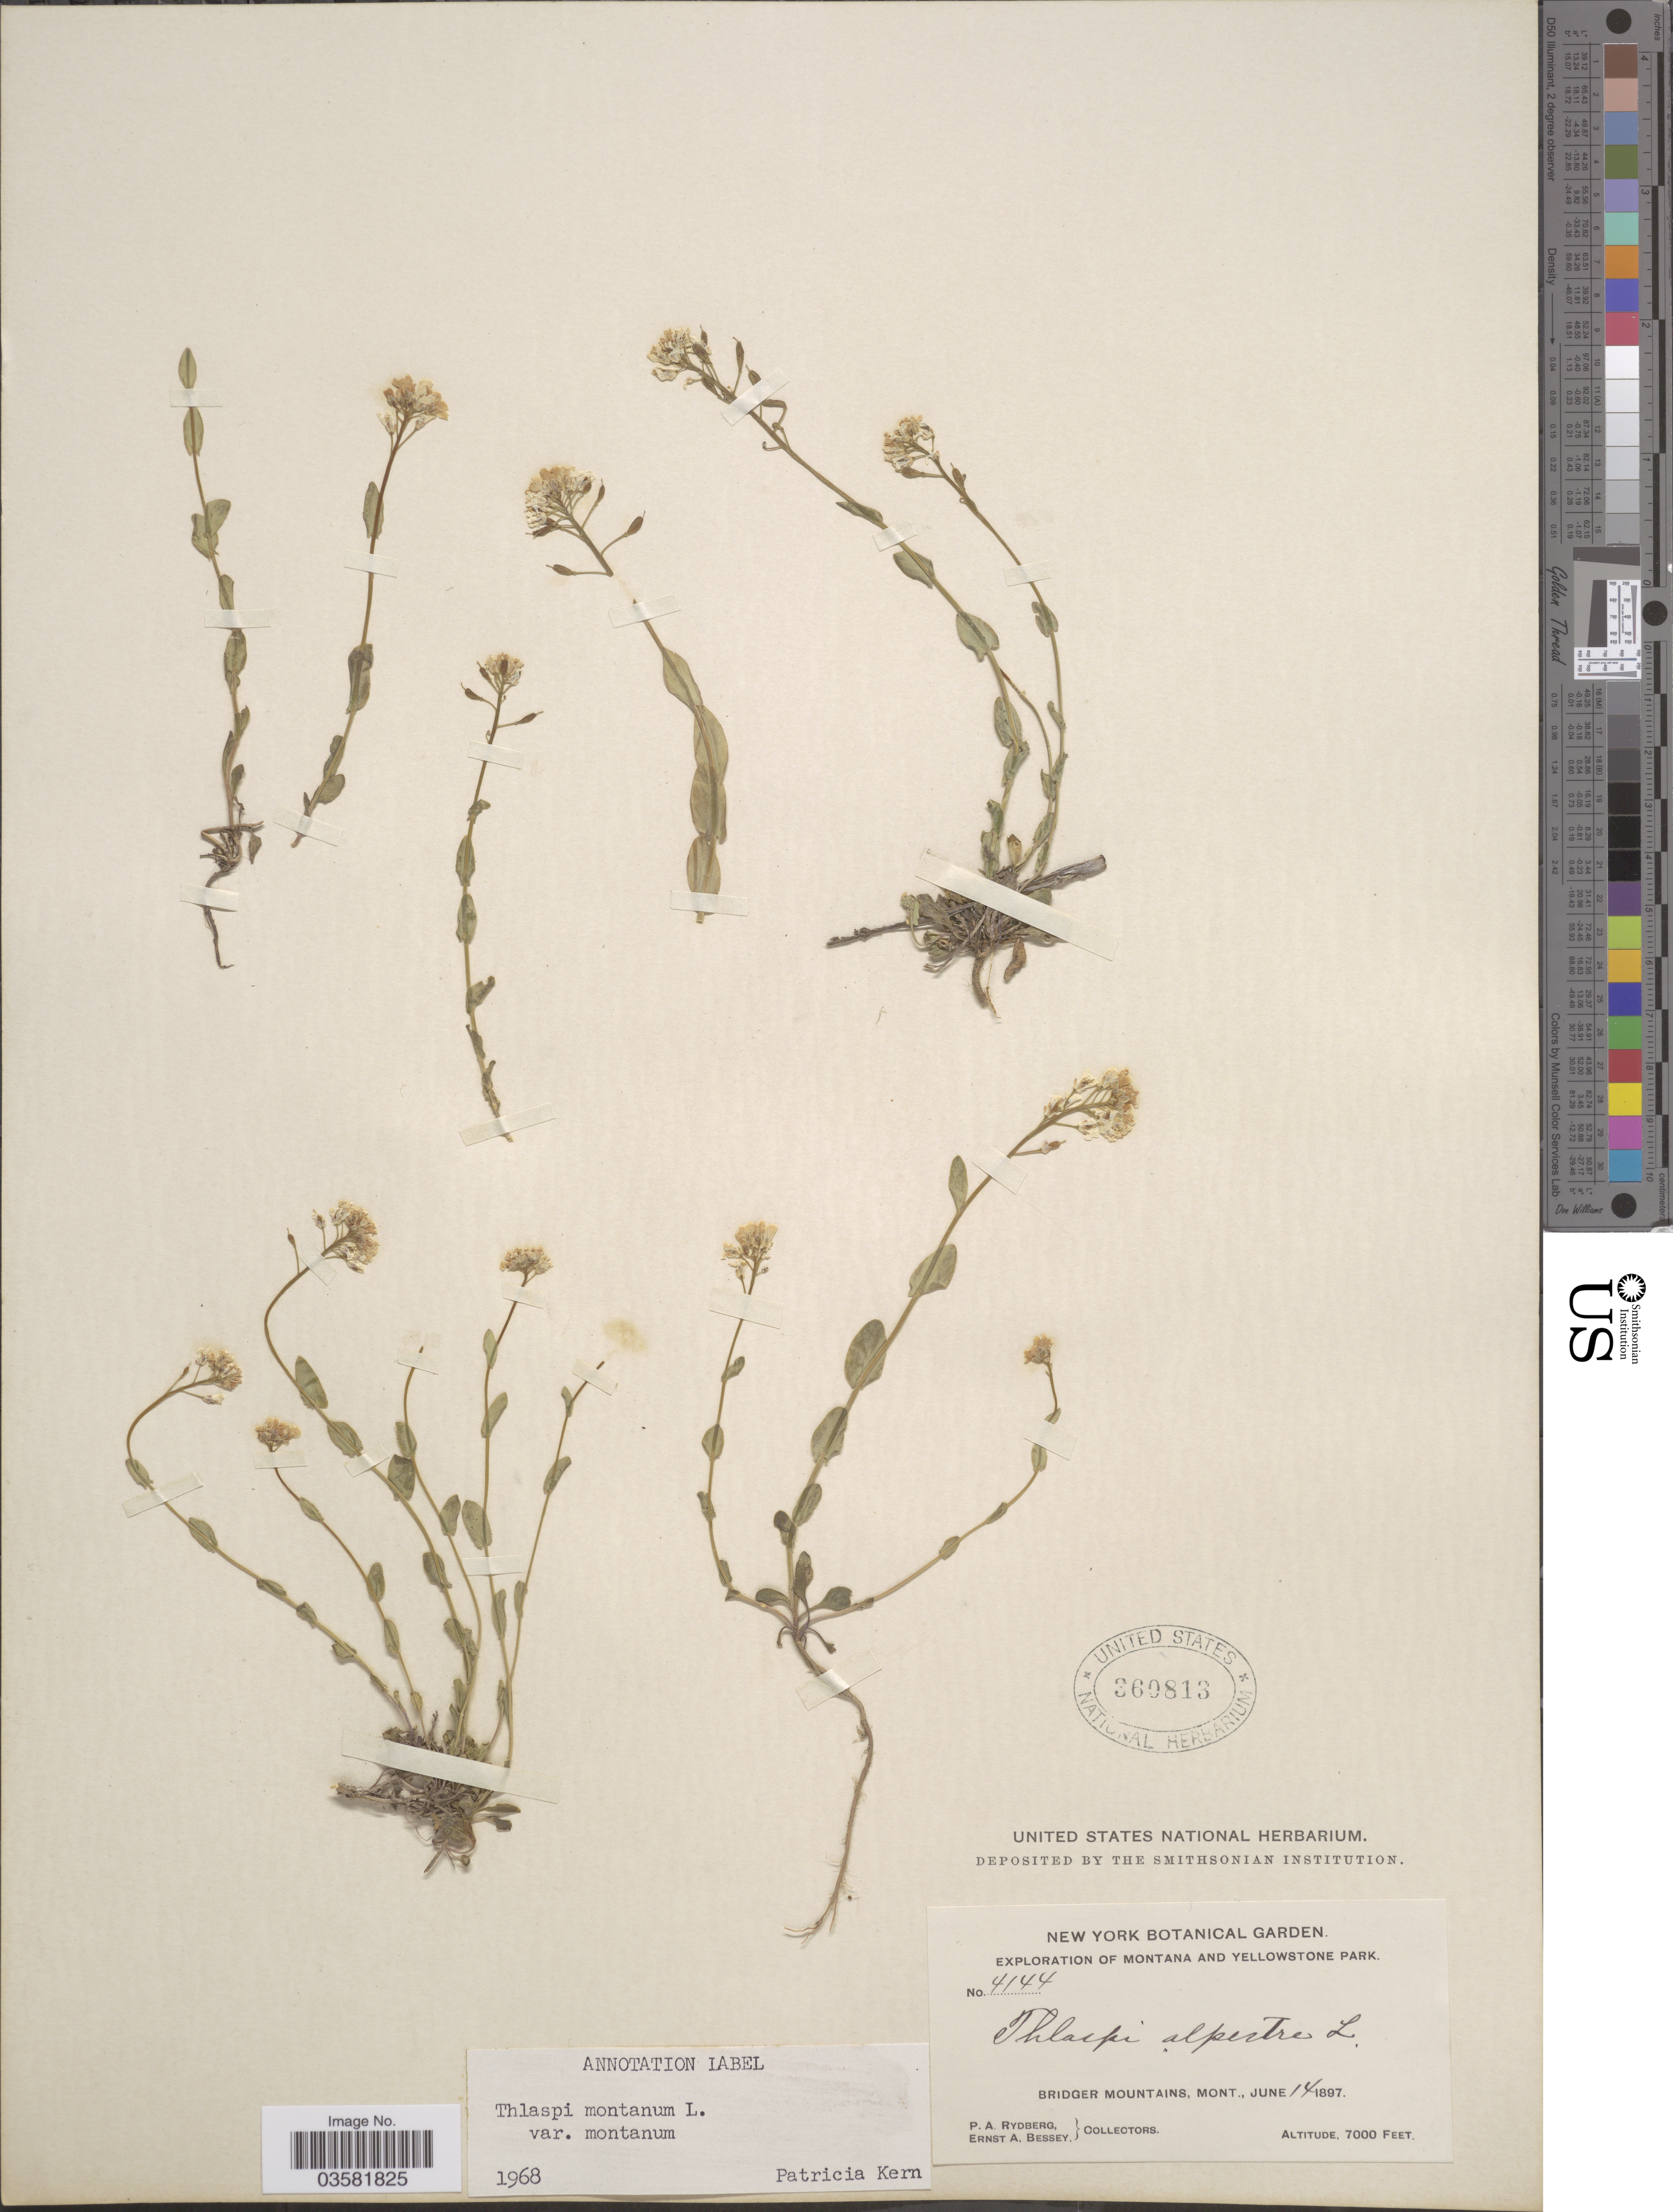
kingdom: Plantae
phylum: Tracheophyta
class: Magnoliopsida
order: Brassicales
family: Brassicaceae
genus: Thlaspi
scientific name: Thlaspi montanum var. montanum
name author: L.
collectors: P. A. Rydberg & E. A. Bessey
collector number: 4144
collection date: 1897-06-14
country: United States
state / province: Montana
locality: Yellowstone Park. Bridger Mountains.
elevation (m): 2134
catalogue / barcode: US 360813